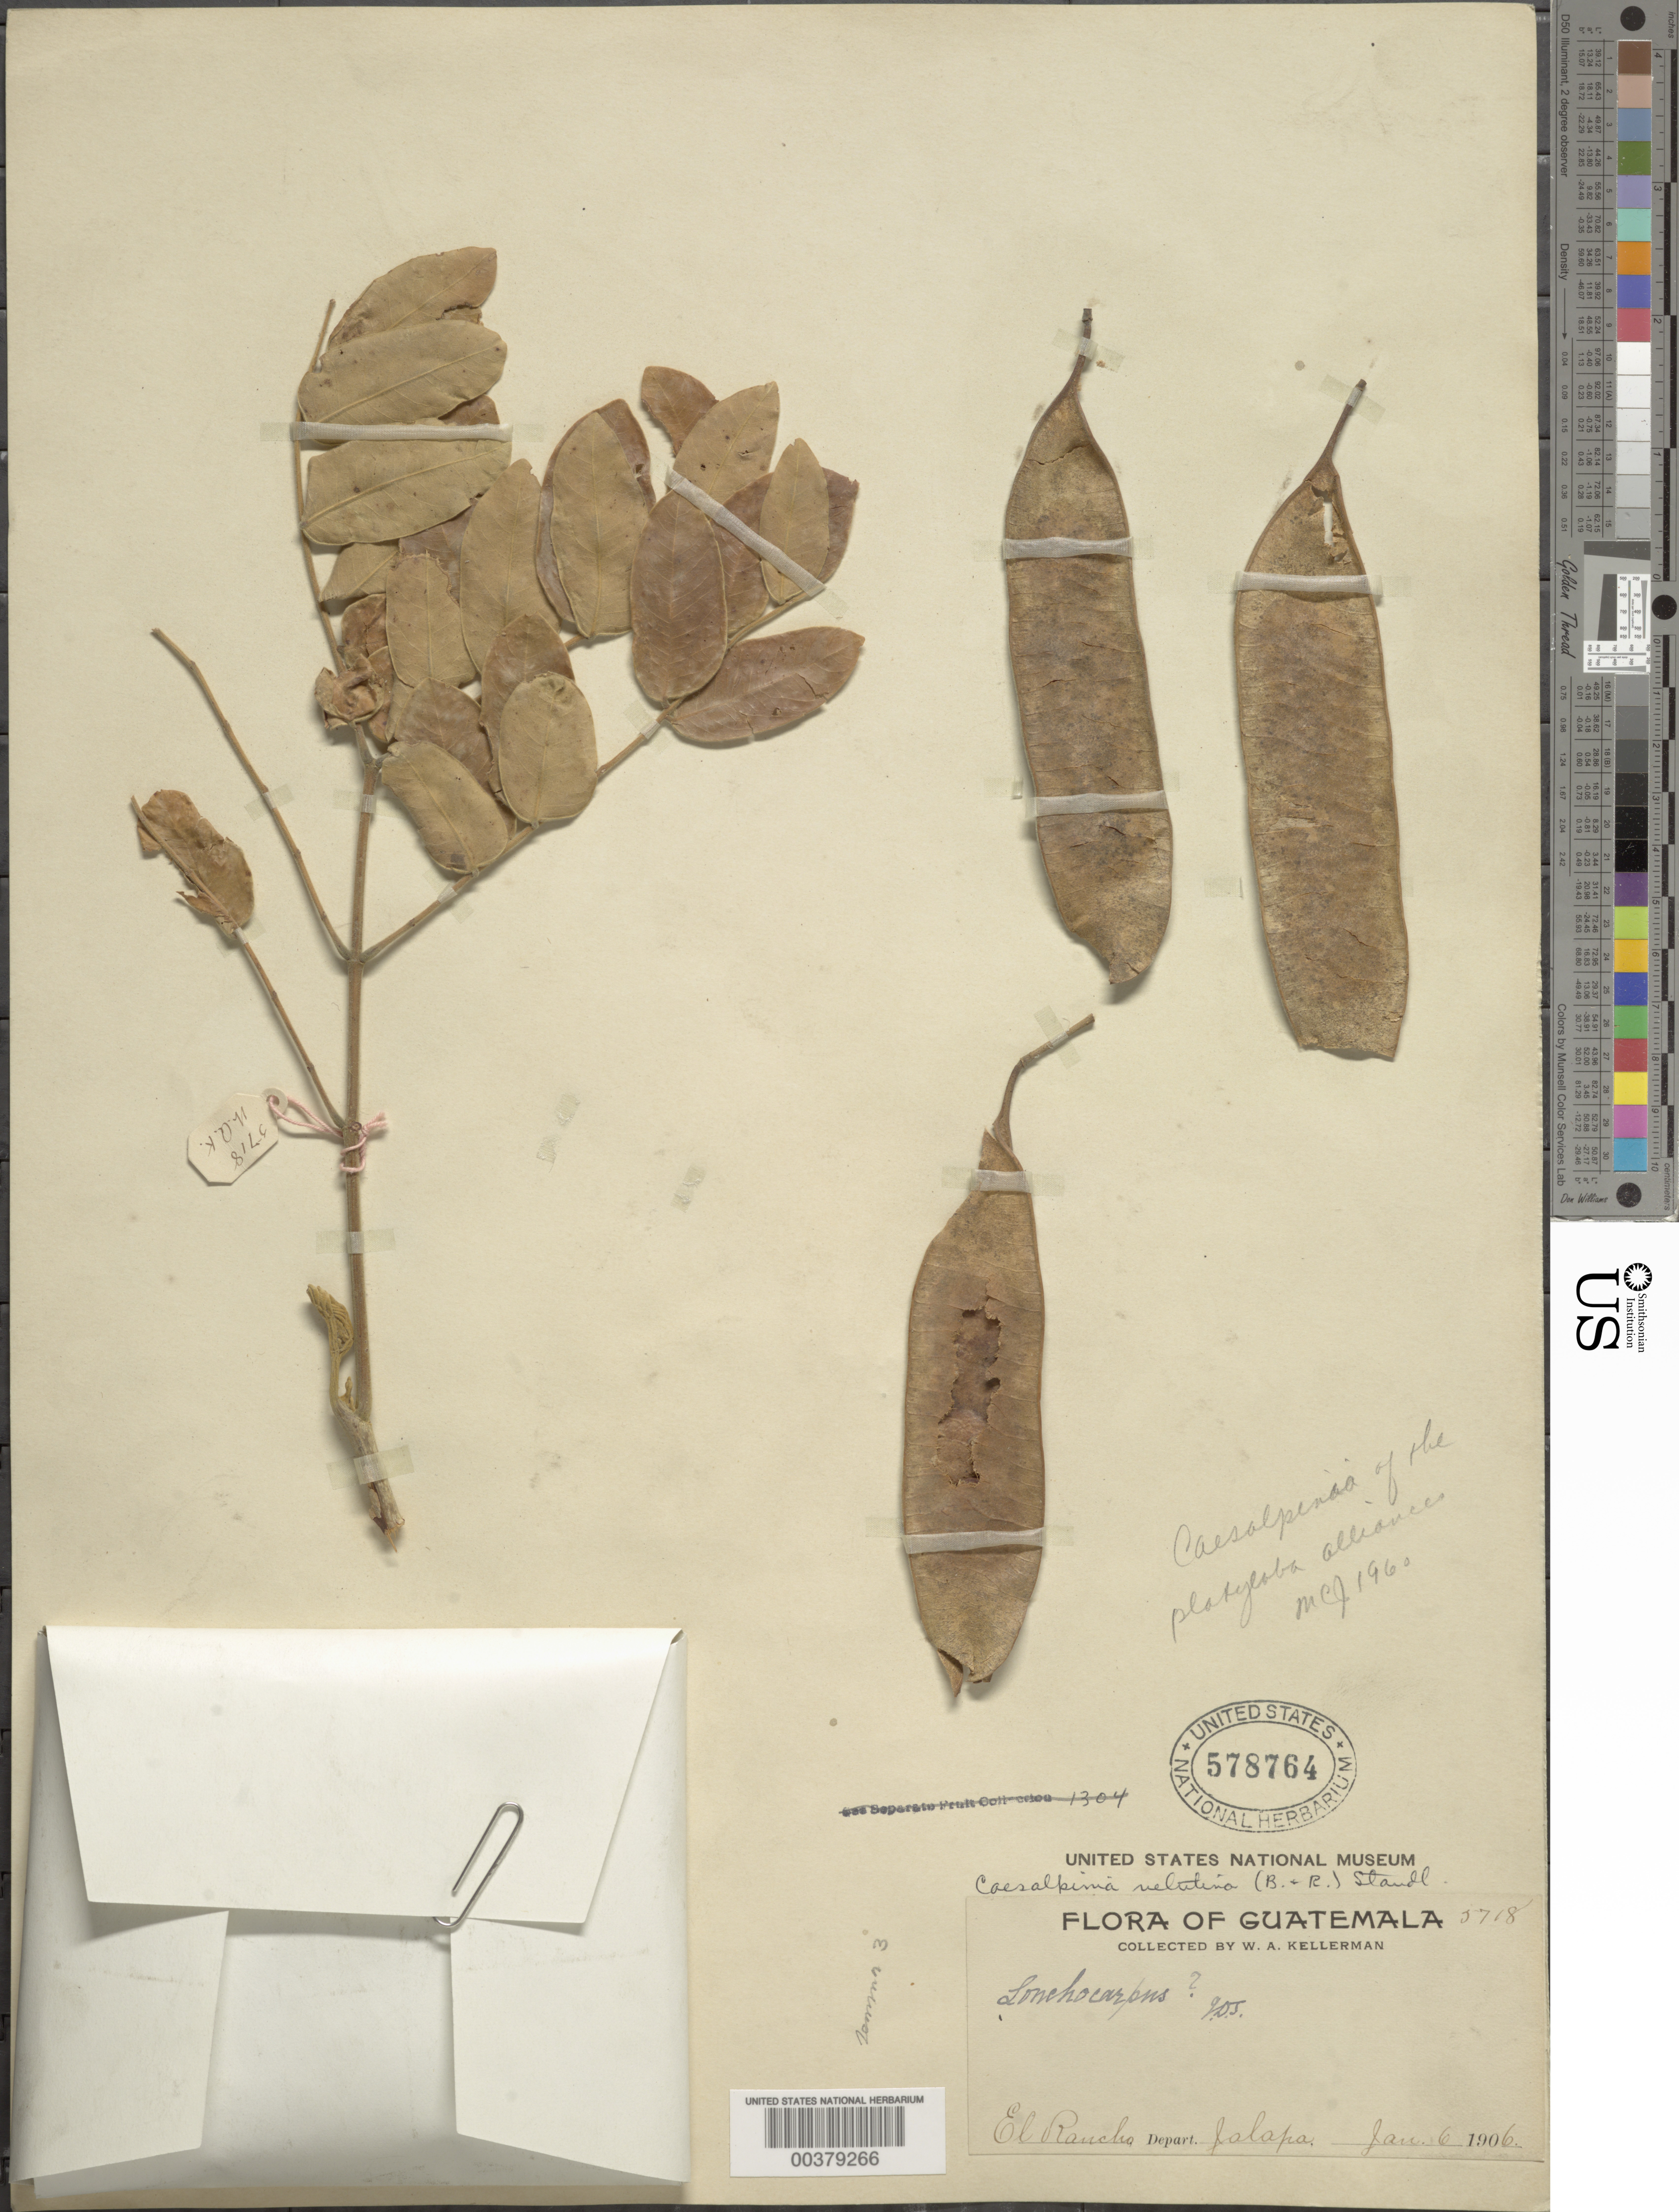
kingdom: Plantae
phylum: Tracheophyta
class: Magnoliopsida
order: Fabales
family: Fabaceae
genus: Coulteria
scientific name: Coulteria velutina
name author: (Britton & Rose) Sotuyo & G.P. Lewis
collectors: W. A. Kellerman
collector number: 5718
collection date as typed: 06 Jan 1906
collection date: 1906-01-06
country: Guatemala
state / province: El Progreso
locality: Jalapa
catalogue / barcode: US 578764